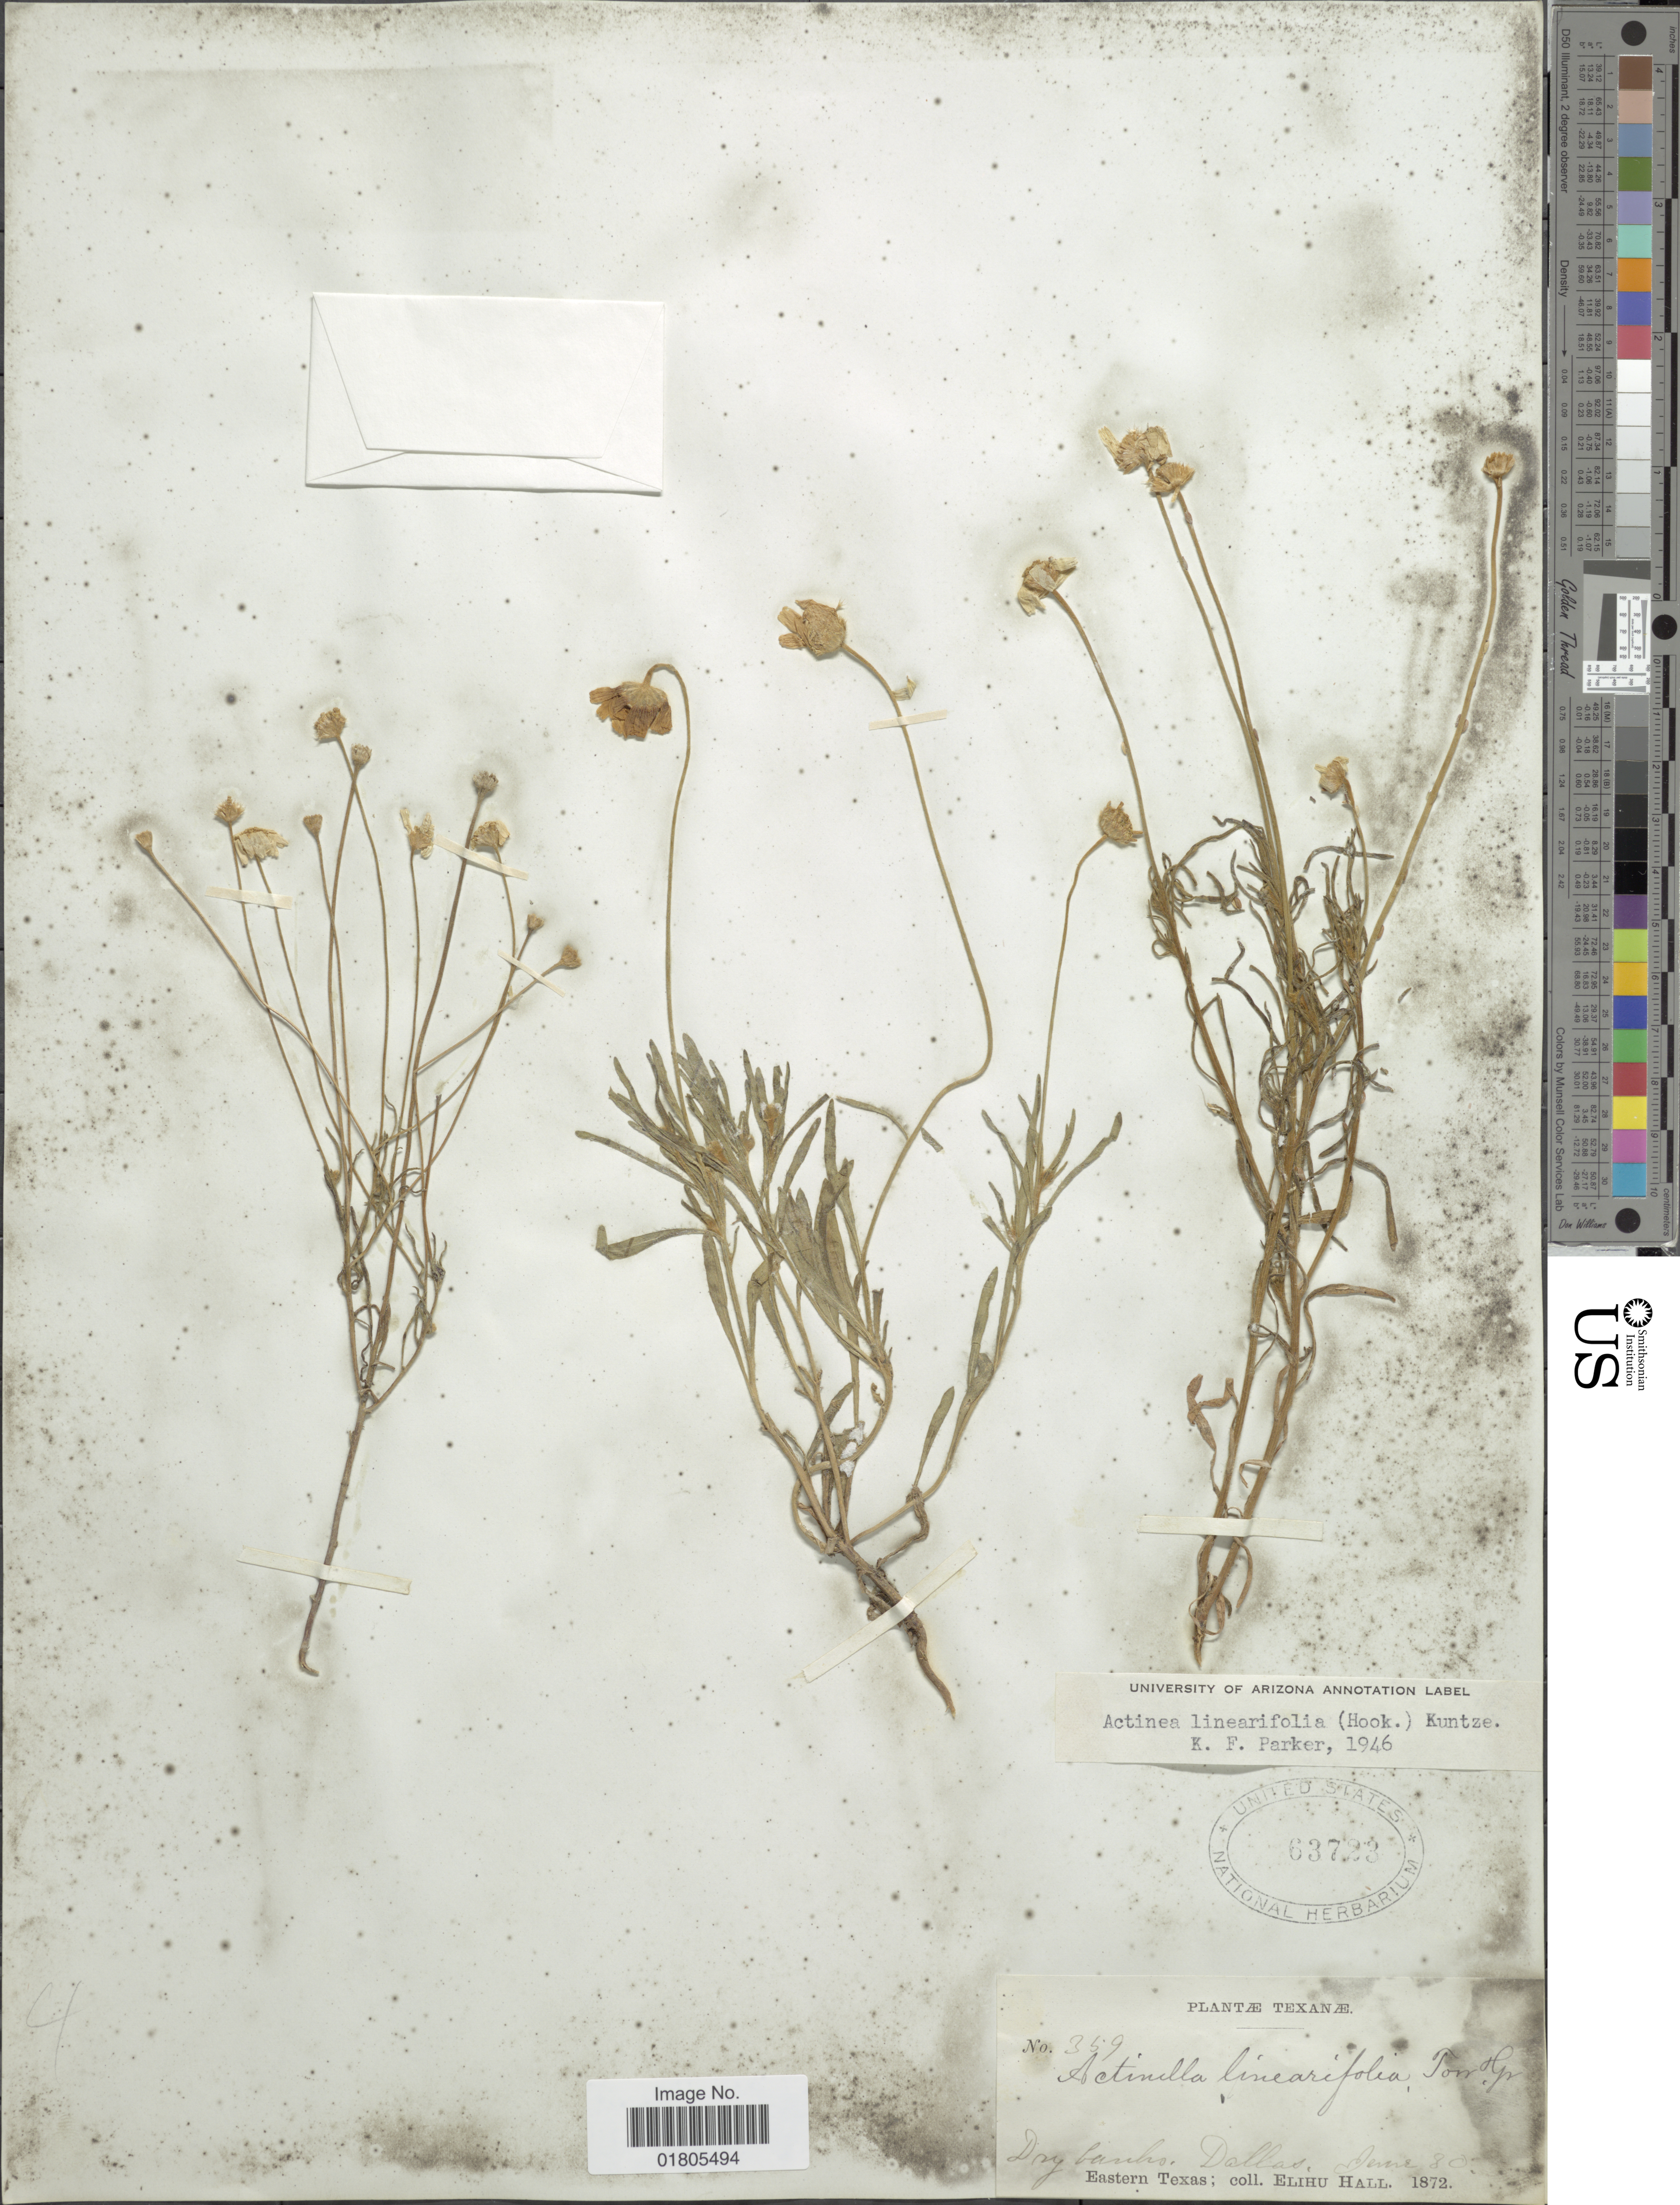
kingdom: Plantae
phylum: Tracheophyta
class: Magnoliopsida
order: Asterales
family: Asteraceae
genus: Actinea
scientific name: Actinea linearifolia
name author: (Hook.) Kuntze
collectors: E. Hall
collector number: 359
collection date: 1872-06-30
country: United States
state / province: Texas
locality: Dry banks, Dallas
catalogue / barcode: US 63723